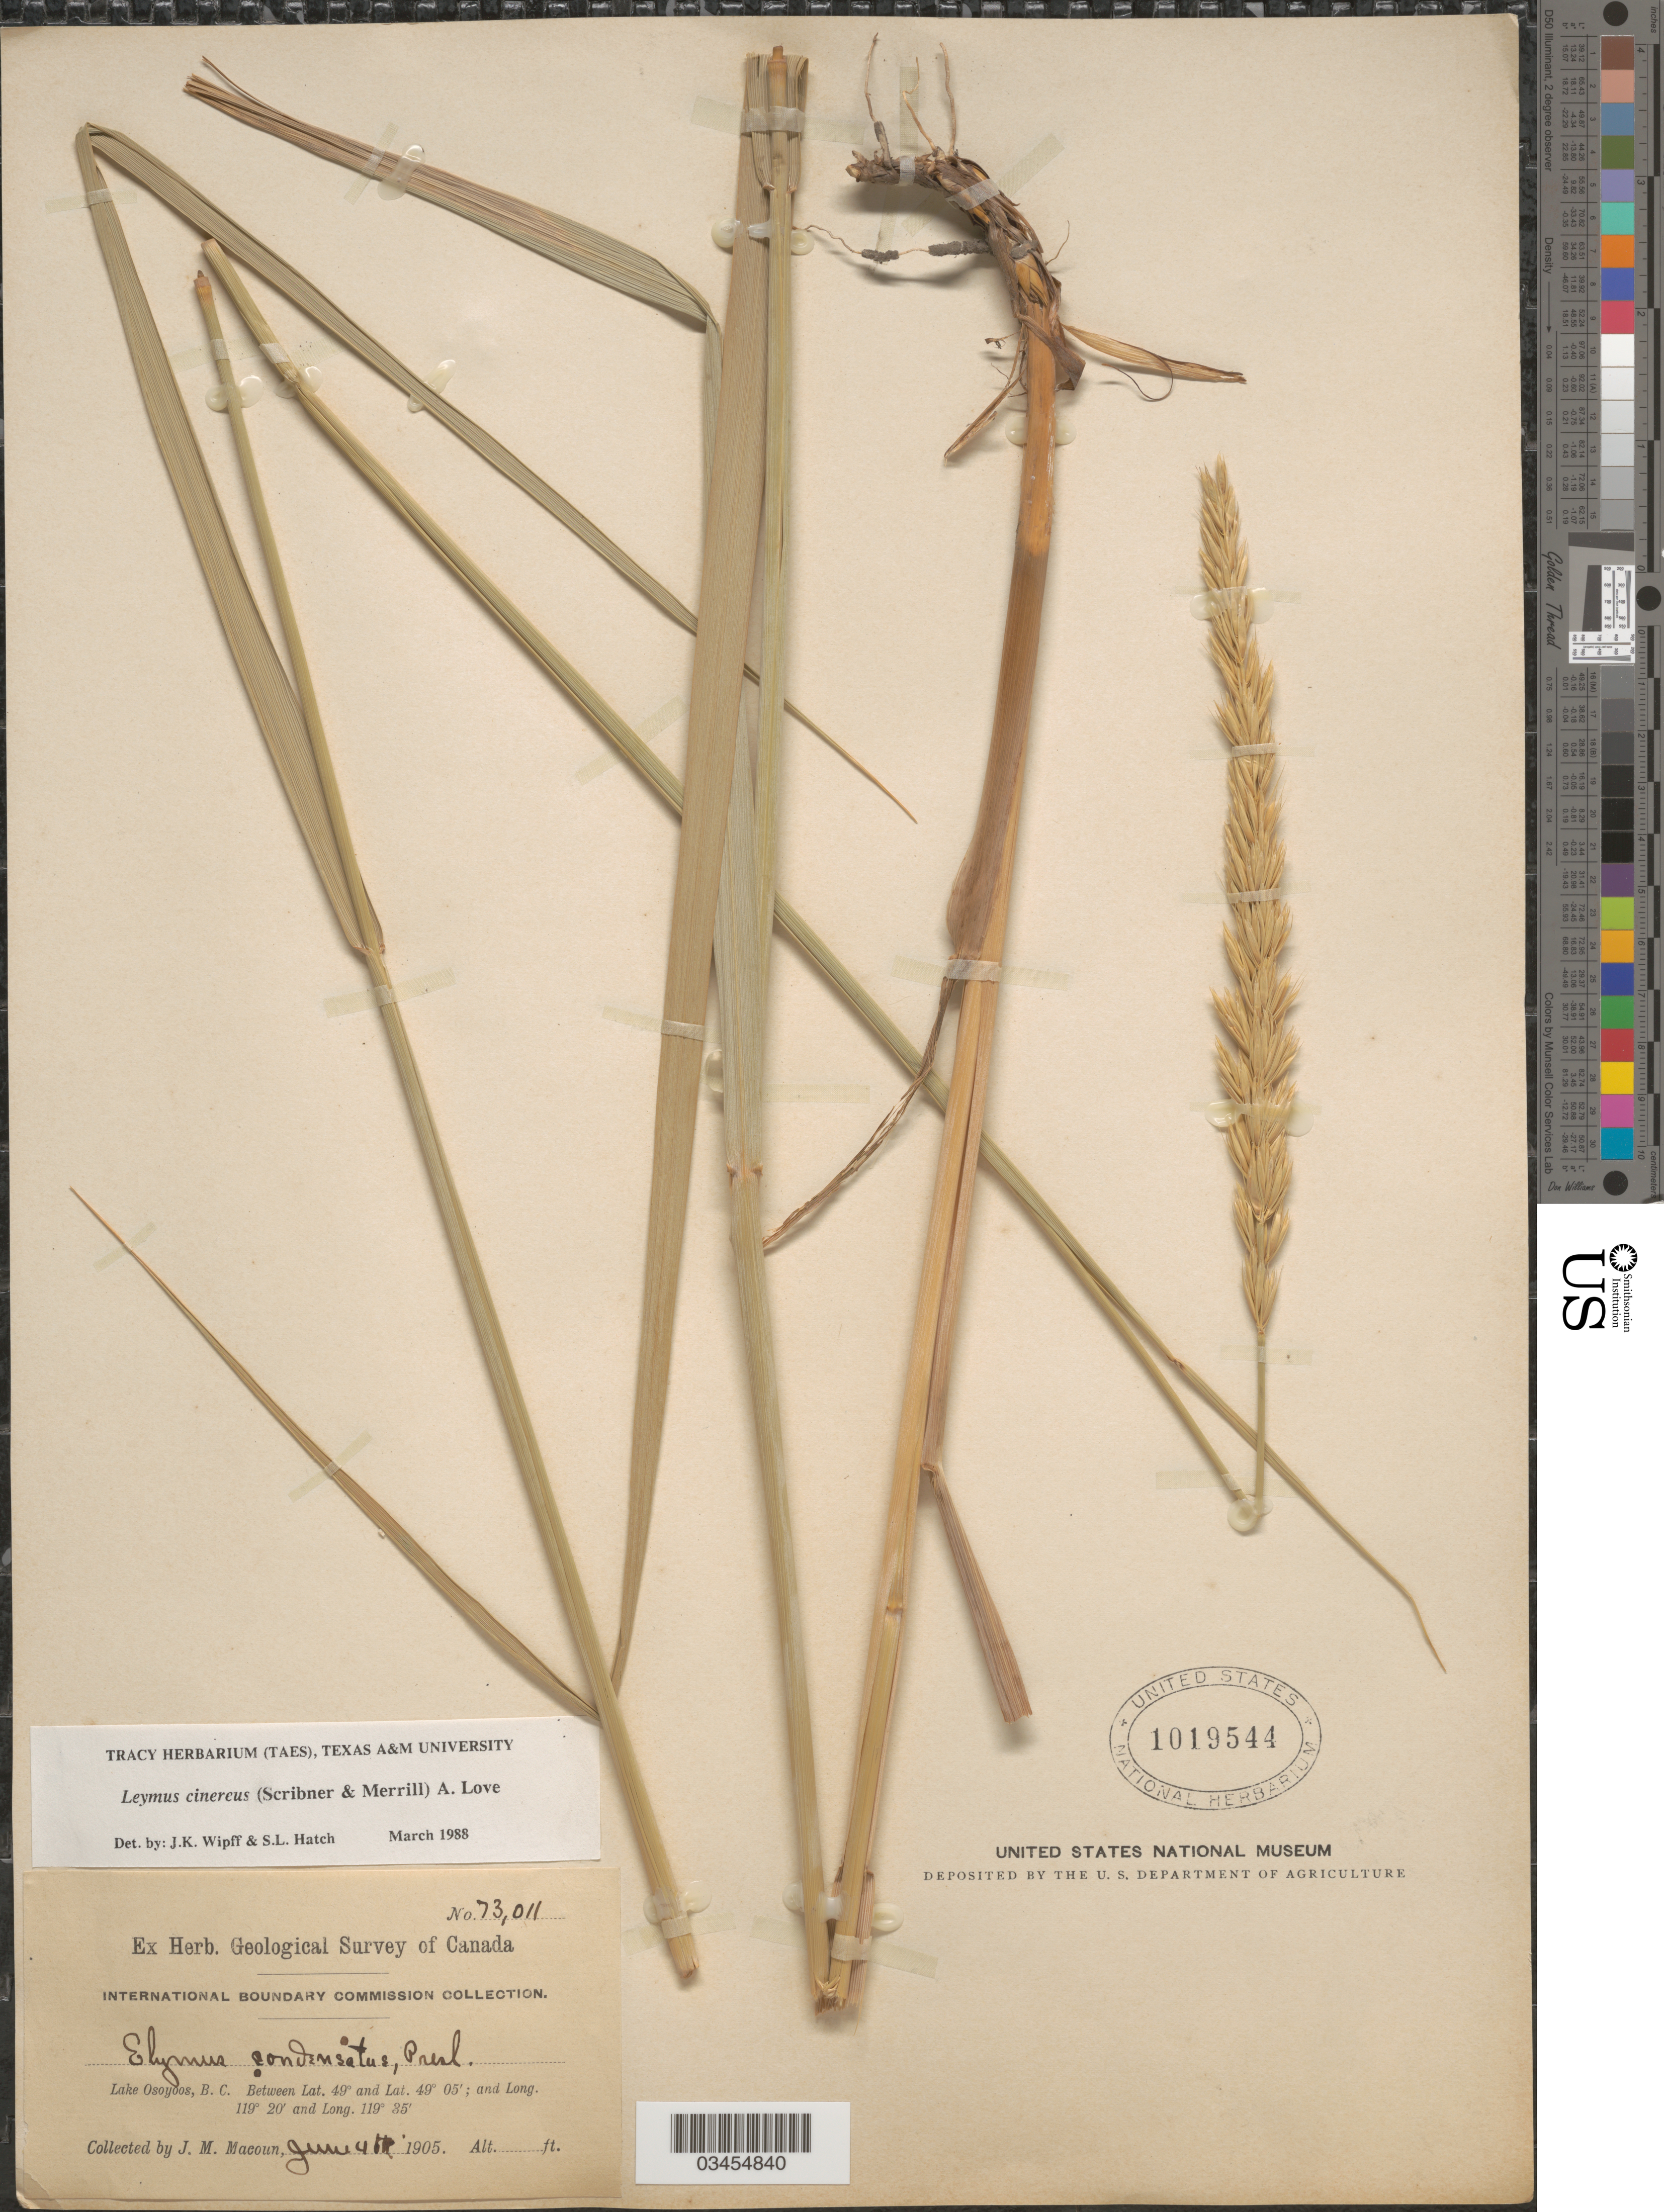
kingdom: Plantae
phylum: Tracheophyta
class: Liliopsida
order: Poales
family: Poaceae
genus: Leymus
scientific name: Leymus condensatus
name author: (J. Presl) Á. Löve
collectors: J. M. Macoun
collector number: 73011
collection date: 1905-06-04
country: Canada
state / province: British Columbia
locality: Geological Survey of Canada. Lake Osoyoos.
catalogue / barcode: US 1019544